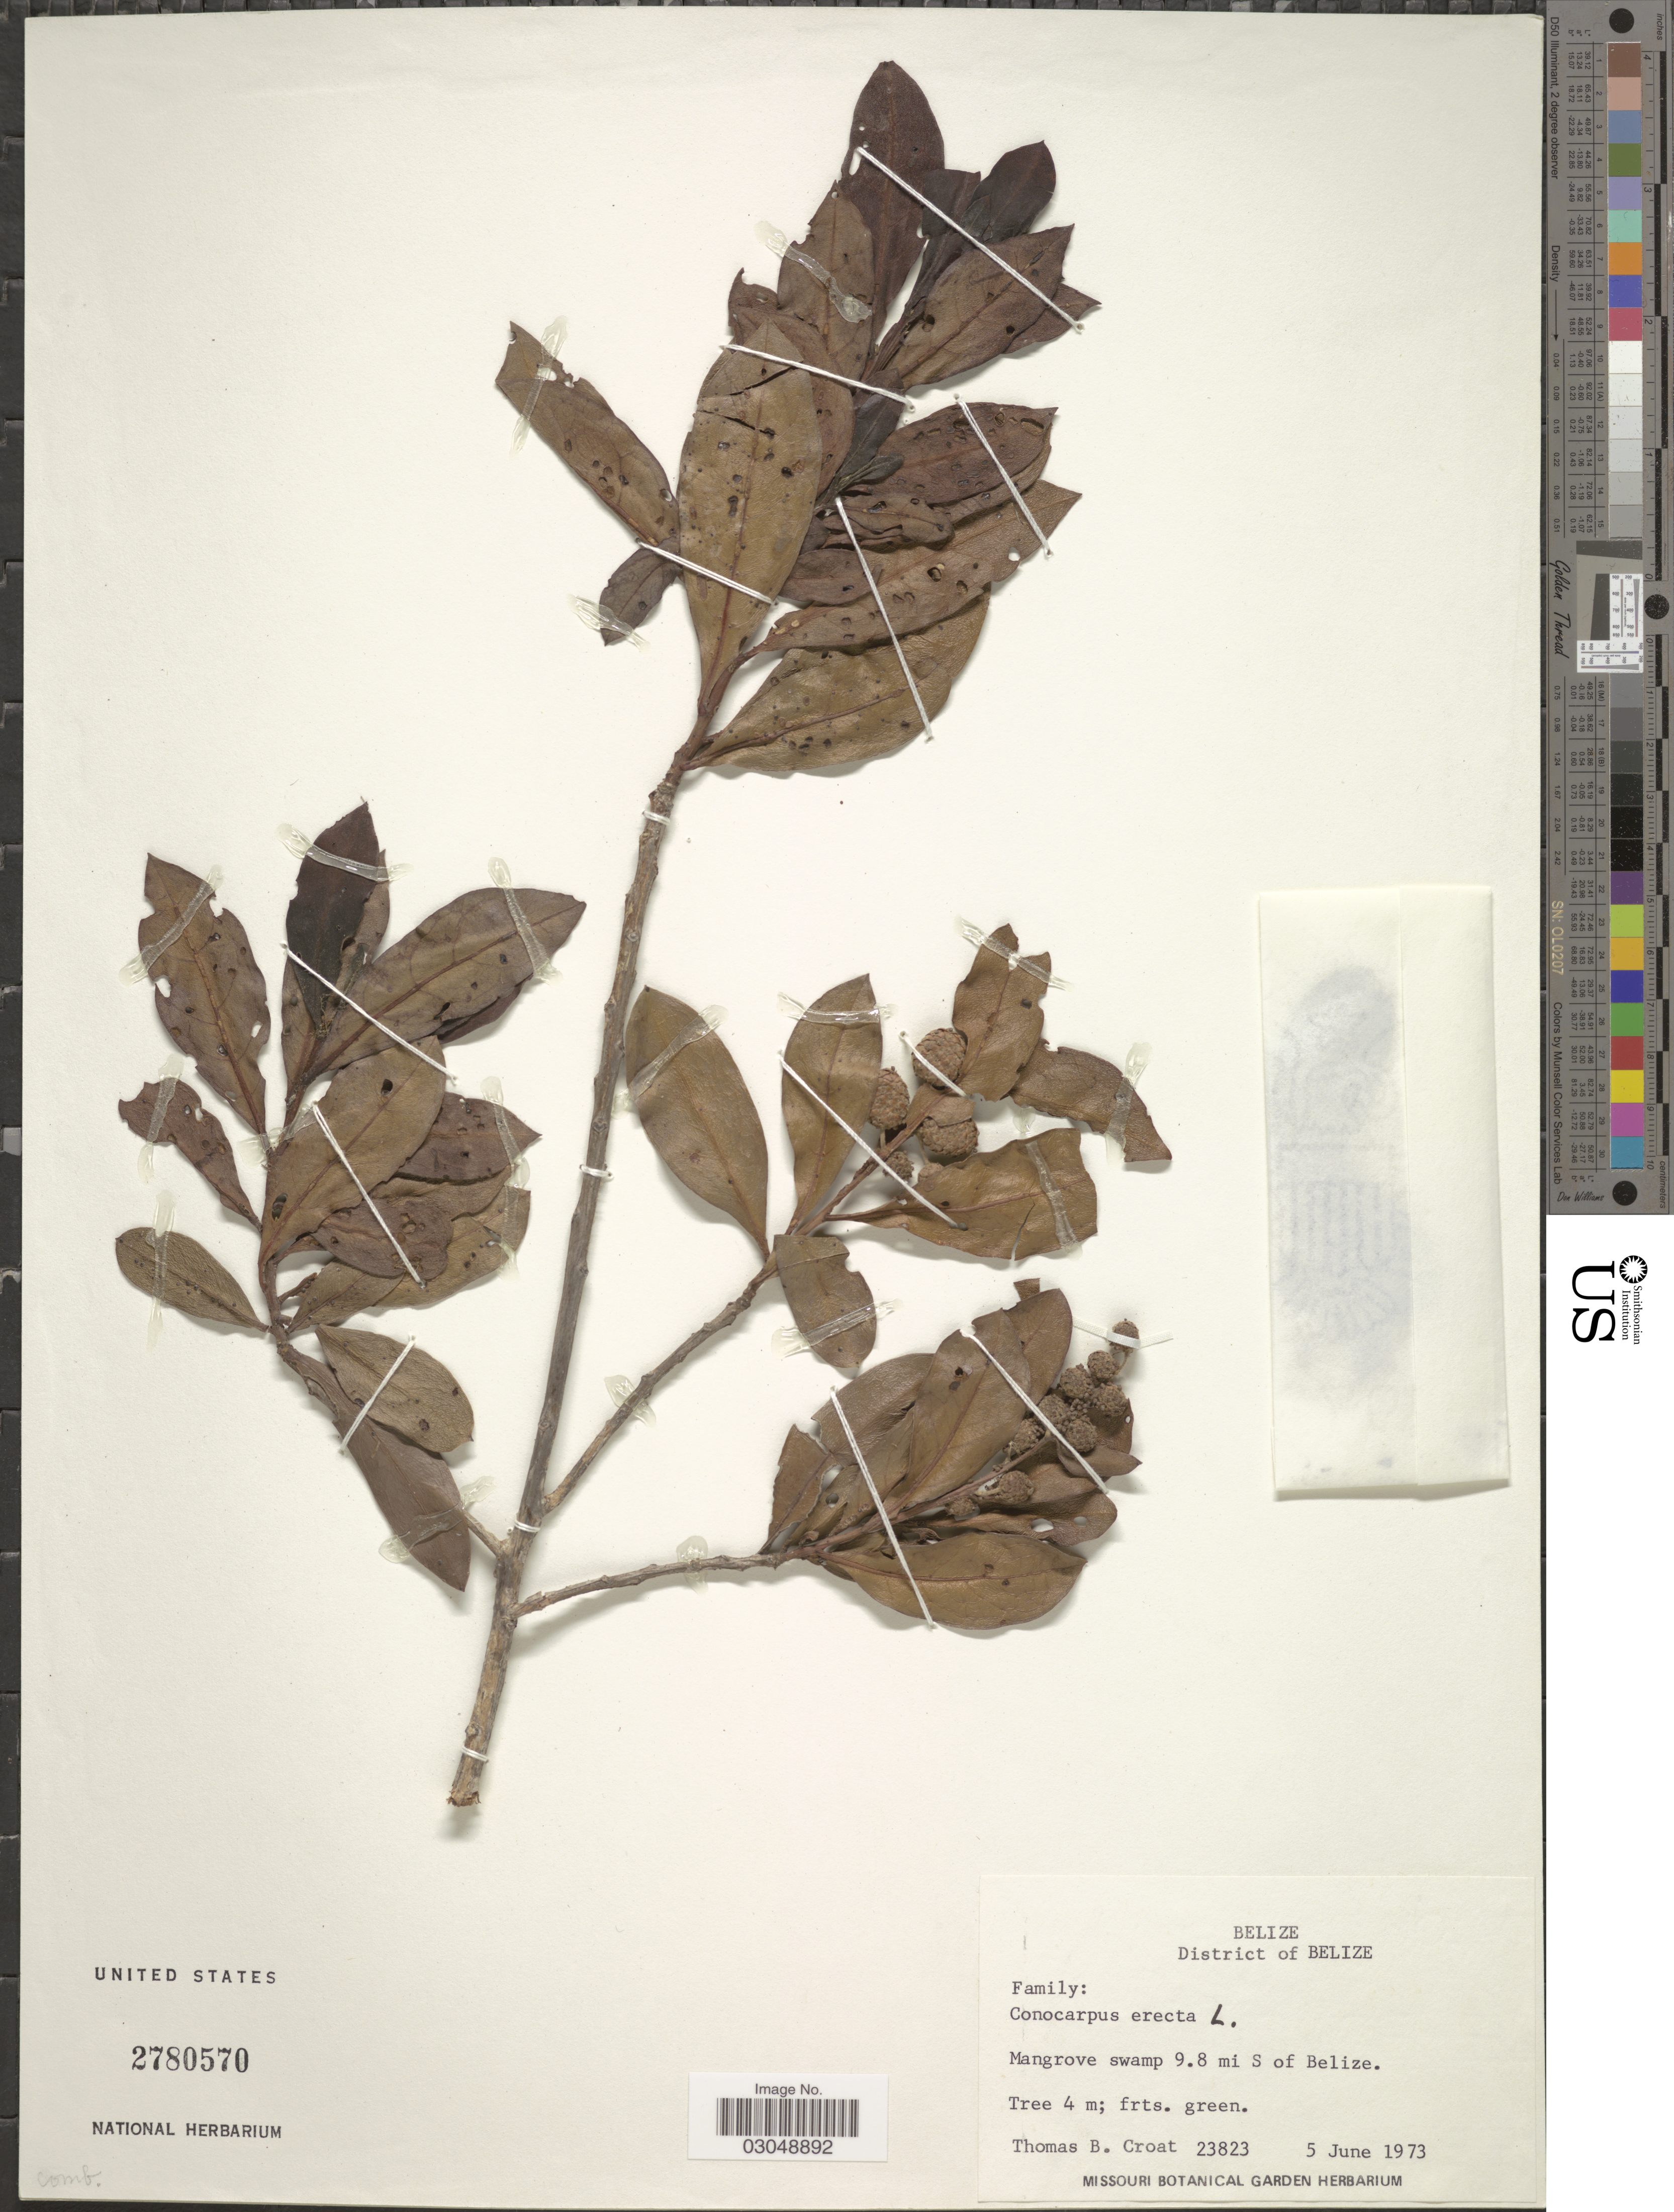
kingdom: Plantae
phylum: Tracheophyta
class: Magnoliopsida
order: Myrtales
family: Combretaceae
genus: Conocarpus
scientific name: Conocarpus erectus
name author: L.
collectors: T. B. Croat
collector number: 23823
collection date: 1973-06-05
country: Belize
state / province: Belize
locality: District of Belize. Mangrove swamp 9.8 mi S of Belize.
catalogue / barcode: US 2780570